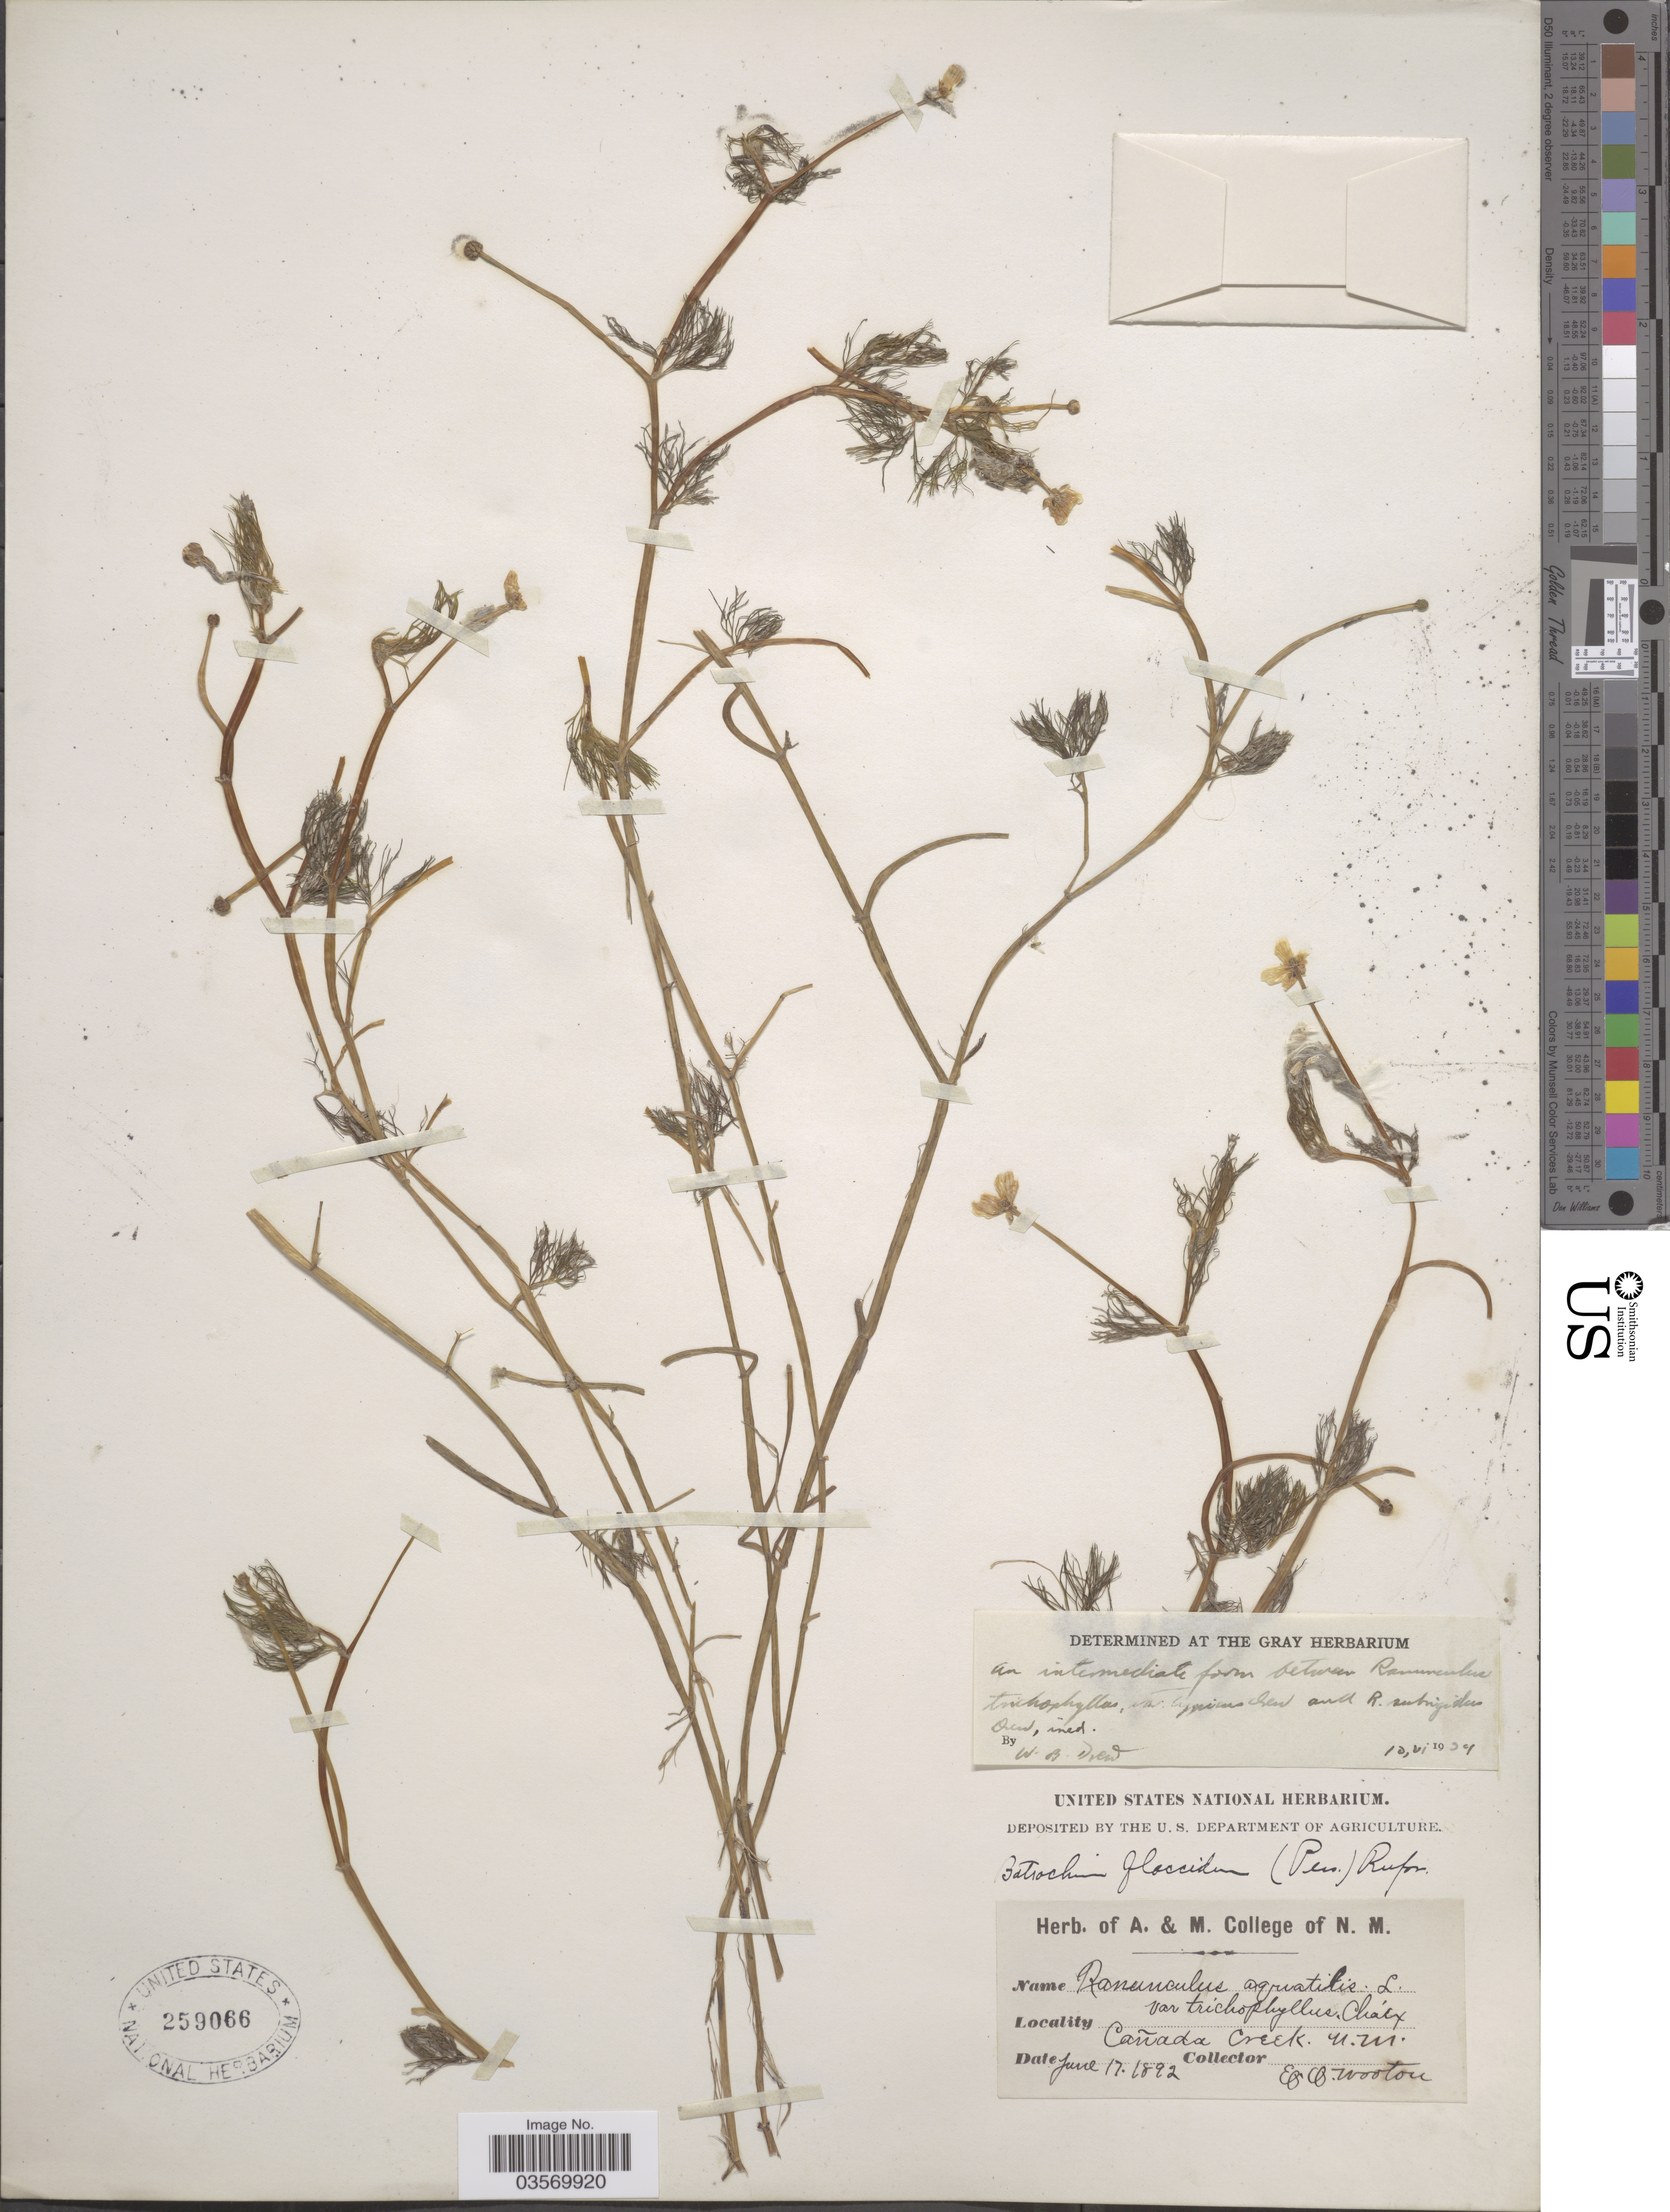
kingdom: Plantae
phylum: Tracheophyta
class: Magnoliopsida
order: Ranunculales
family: Ranunculaceae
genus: Ranunculus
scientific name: Ranunculus trichophyllus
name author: Chaix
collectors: E. O. Wooton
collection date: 1892-06-17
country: United States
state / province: New Mexico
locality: Cañada Creek.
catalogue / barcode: US 259066